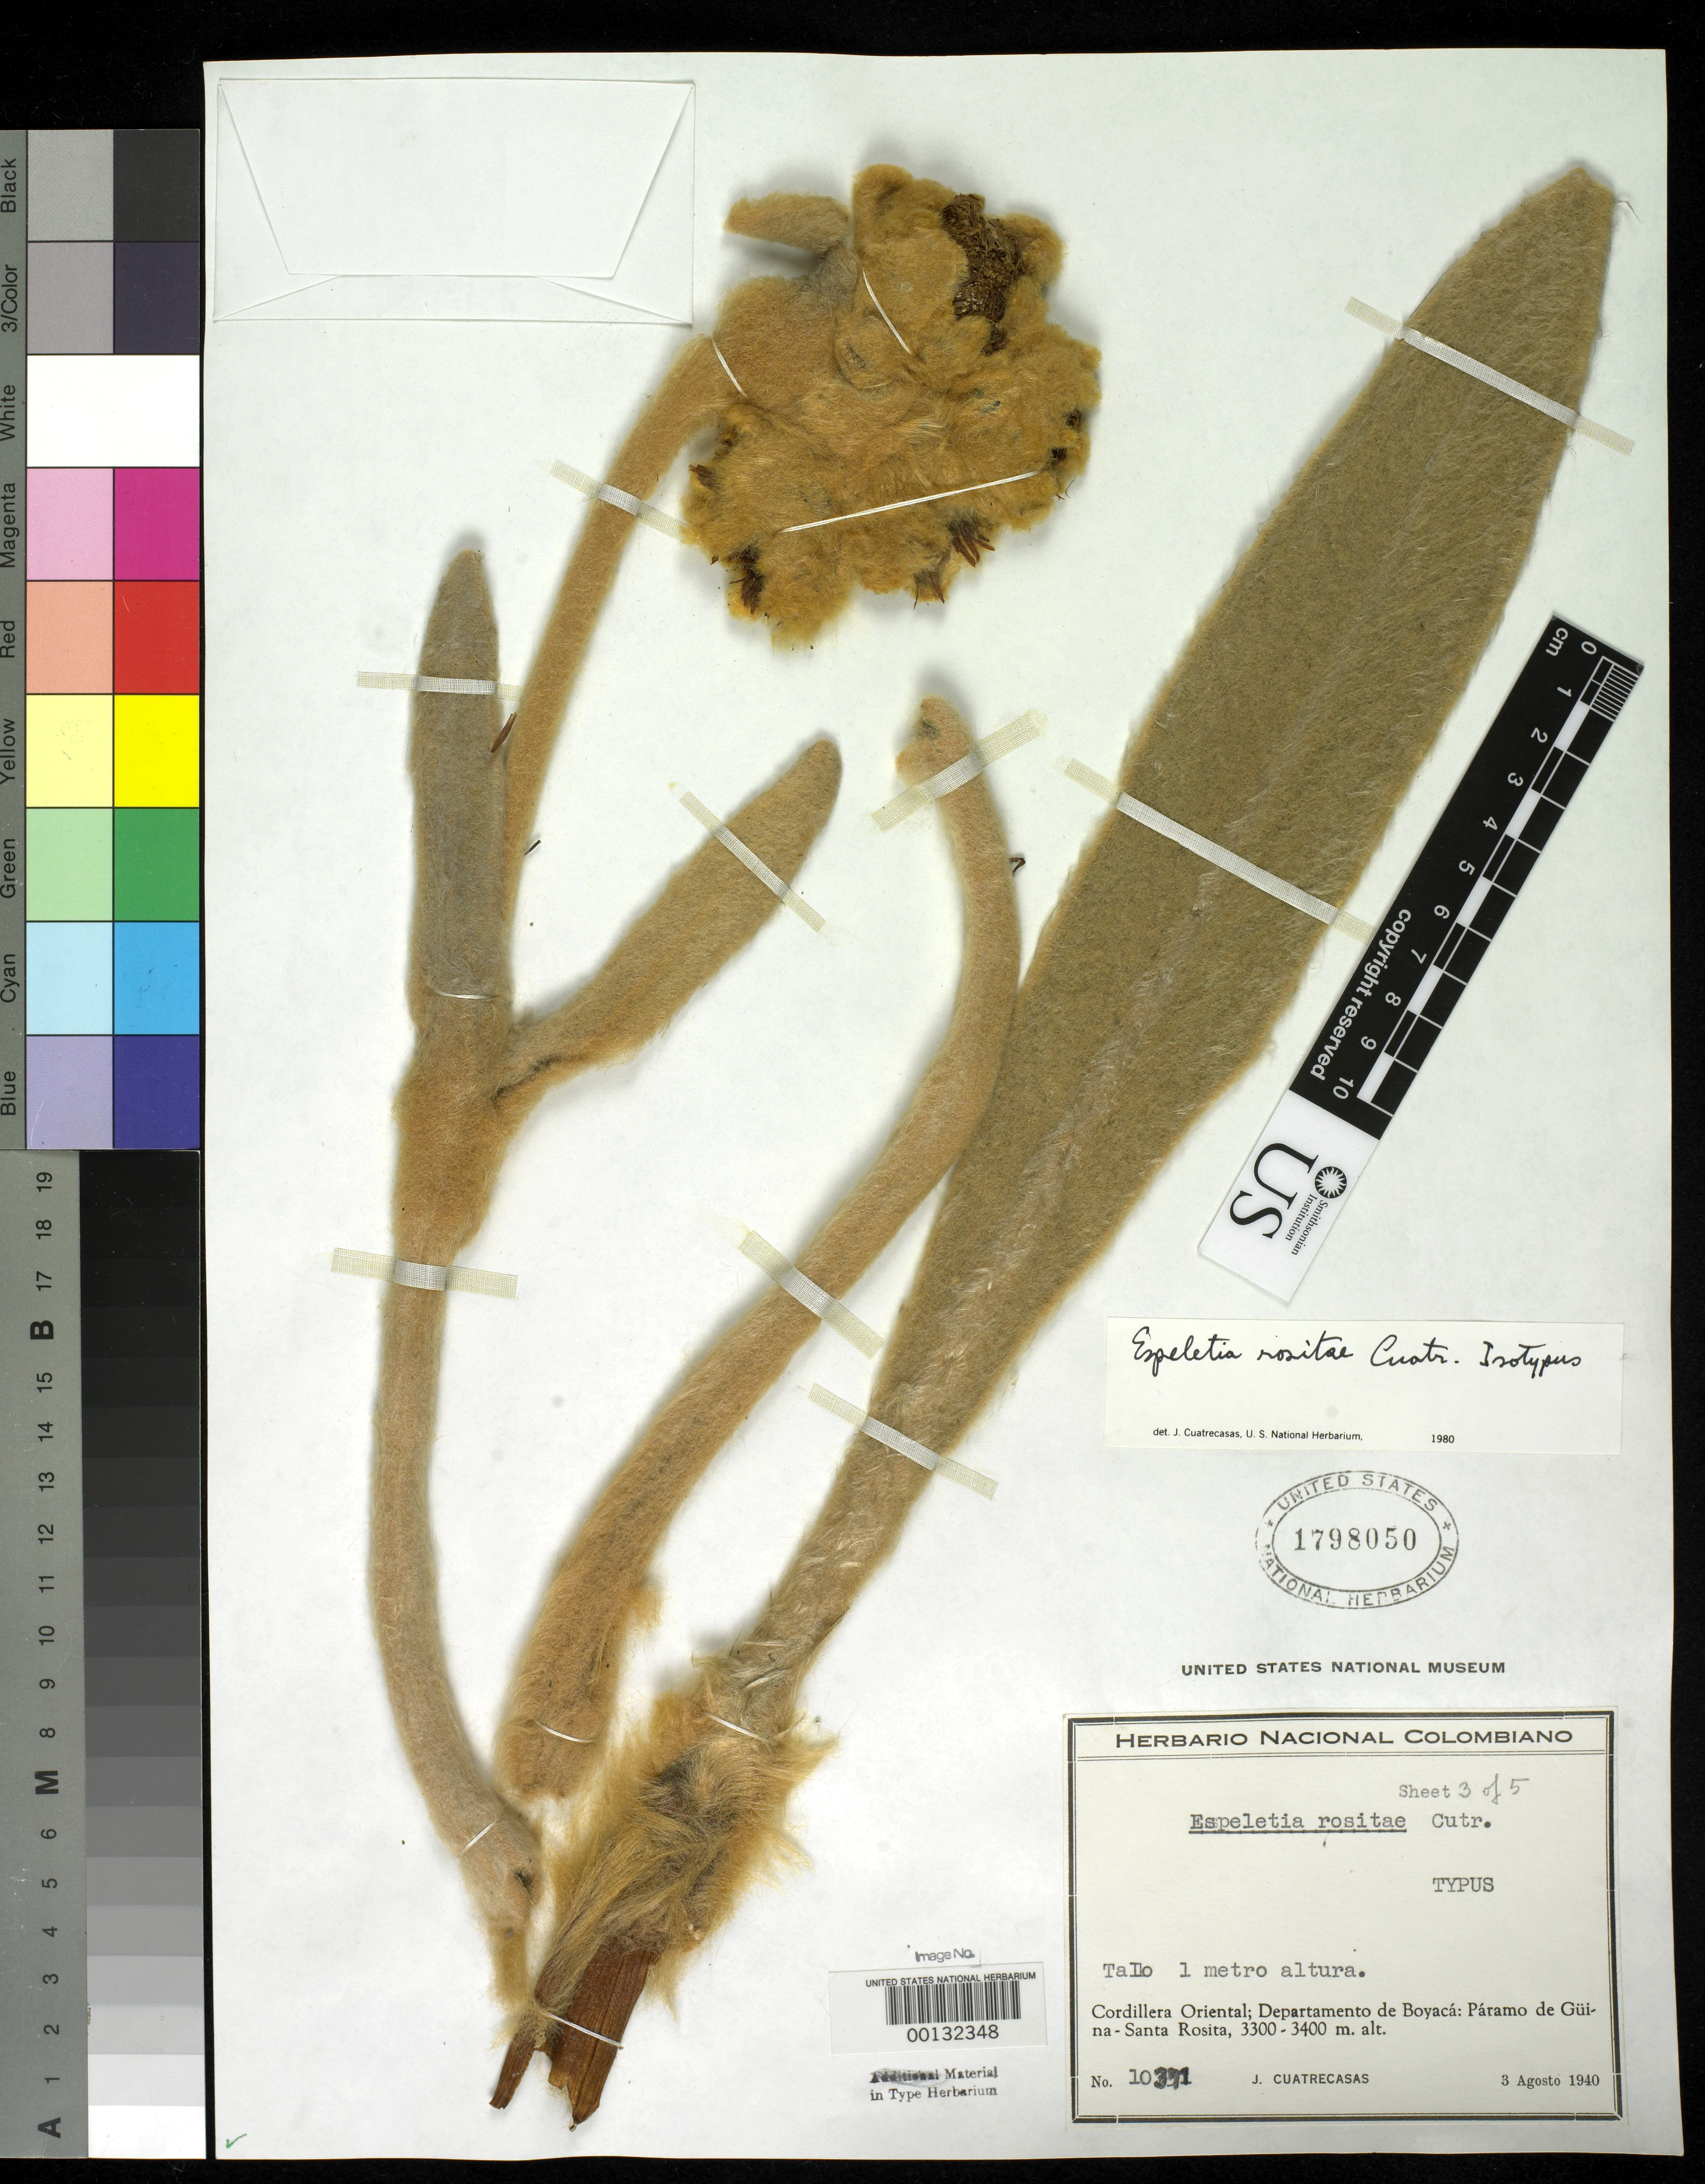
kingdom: Plantae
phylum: Tracheophyta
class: Magnoliopsida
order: Asterales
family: Asteraceae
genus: Espeletia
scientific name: Espeletia rositae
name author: Cuatrec.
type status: Isotype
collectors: J. Cuatrecasas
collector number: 10371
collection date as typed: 03 Aug 1940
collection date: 1940-08-03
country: Colombia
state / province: Boyacá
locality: Cordillera Oriental, Páramo de Guiana-Santa Rosita.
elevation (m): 3300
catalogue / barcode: US 1798050